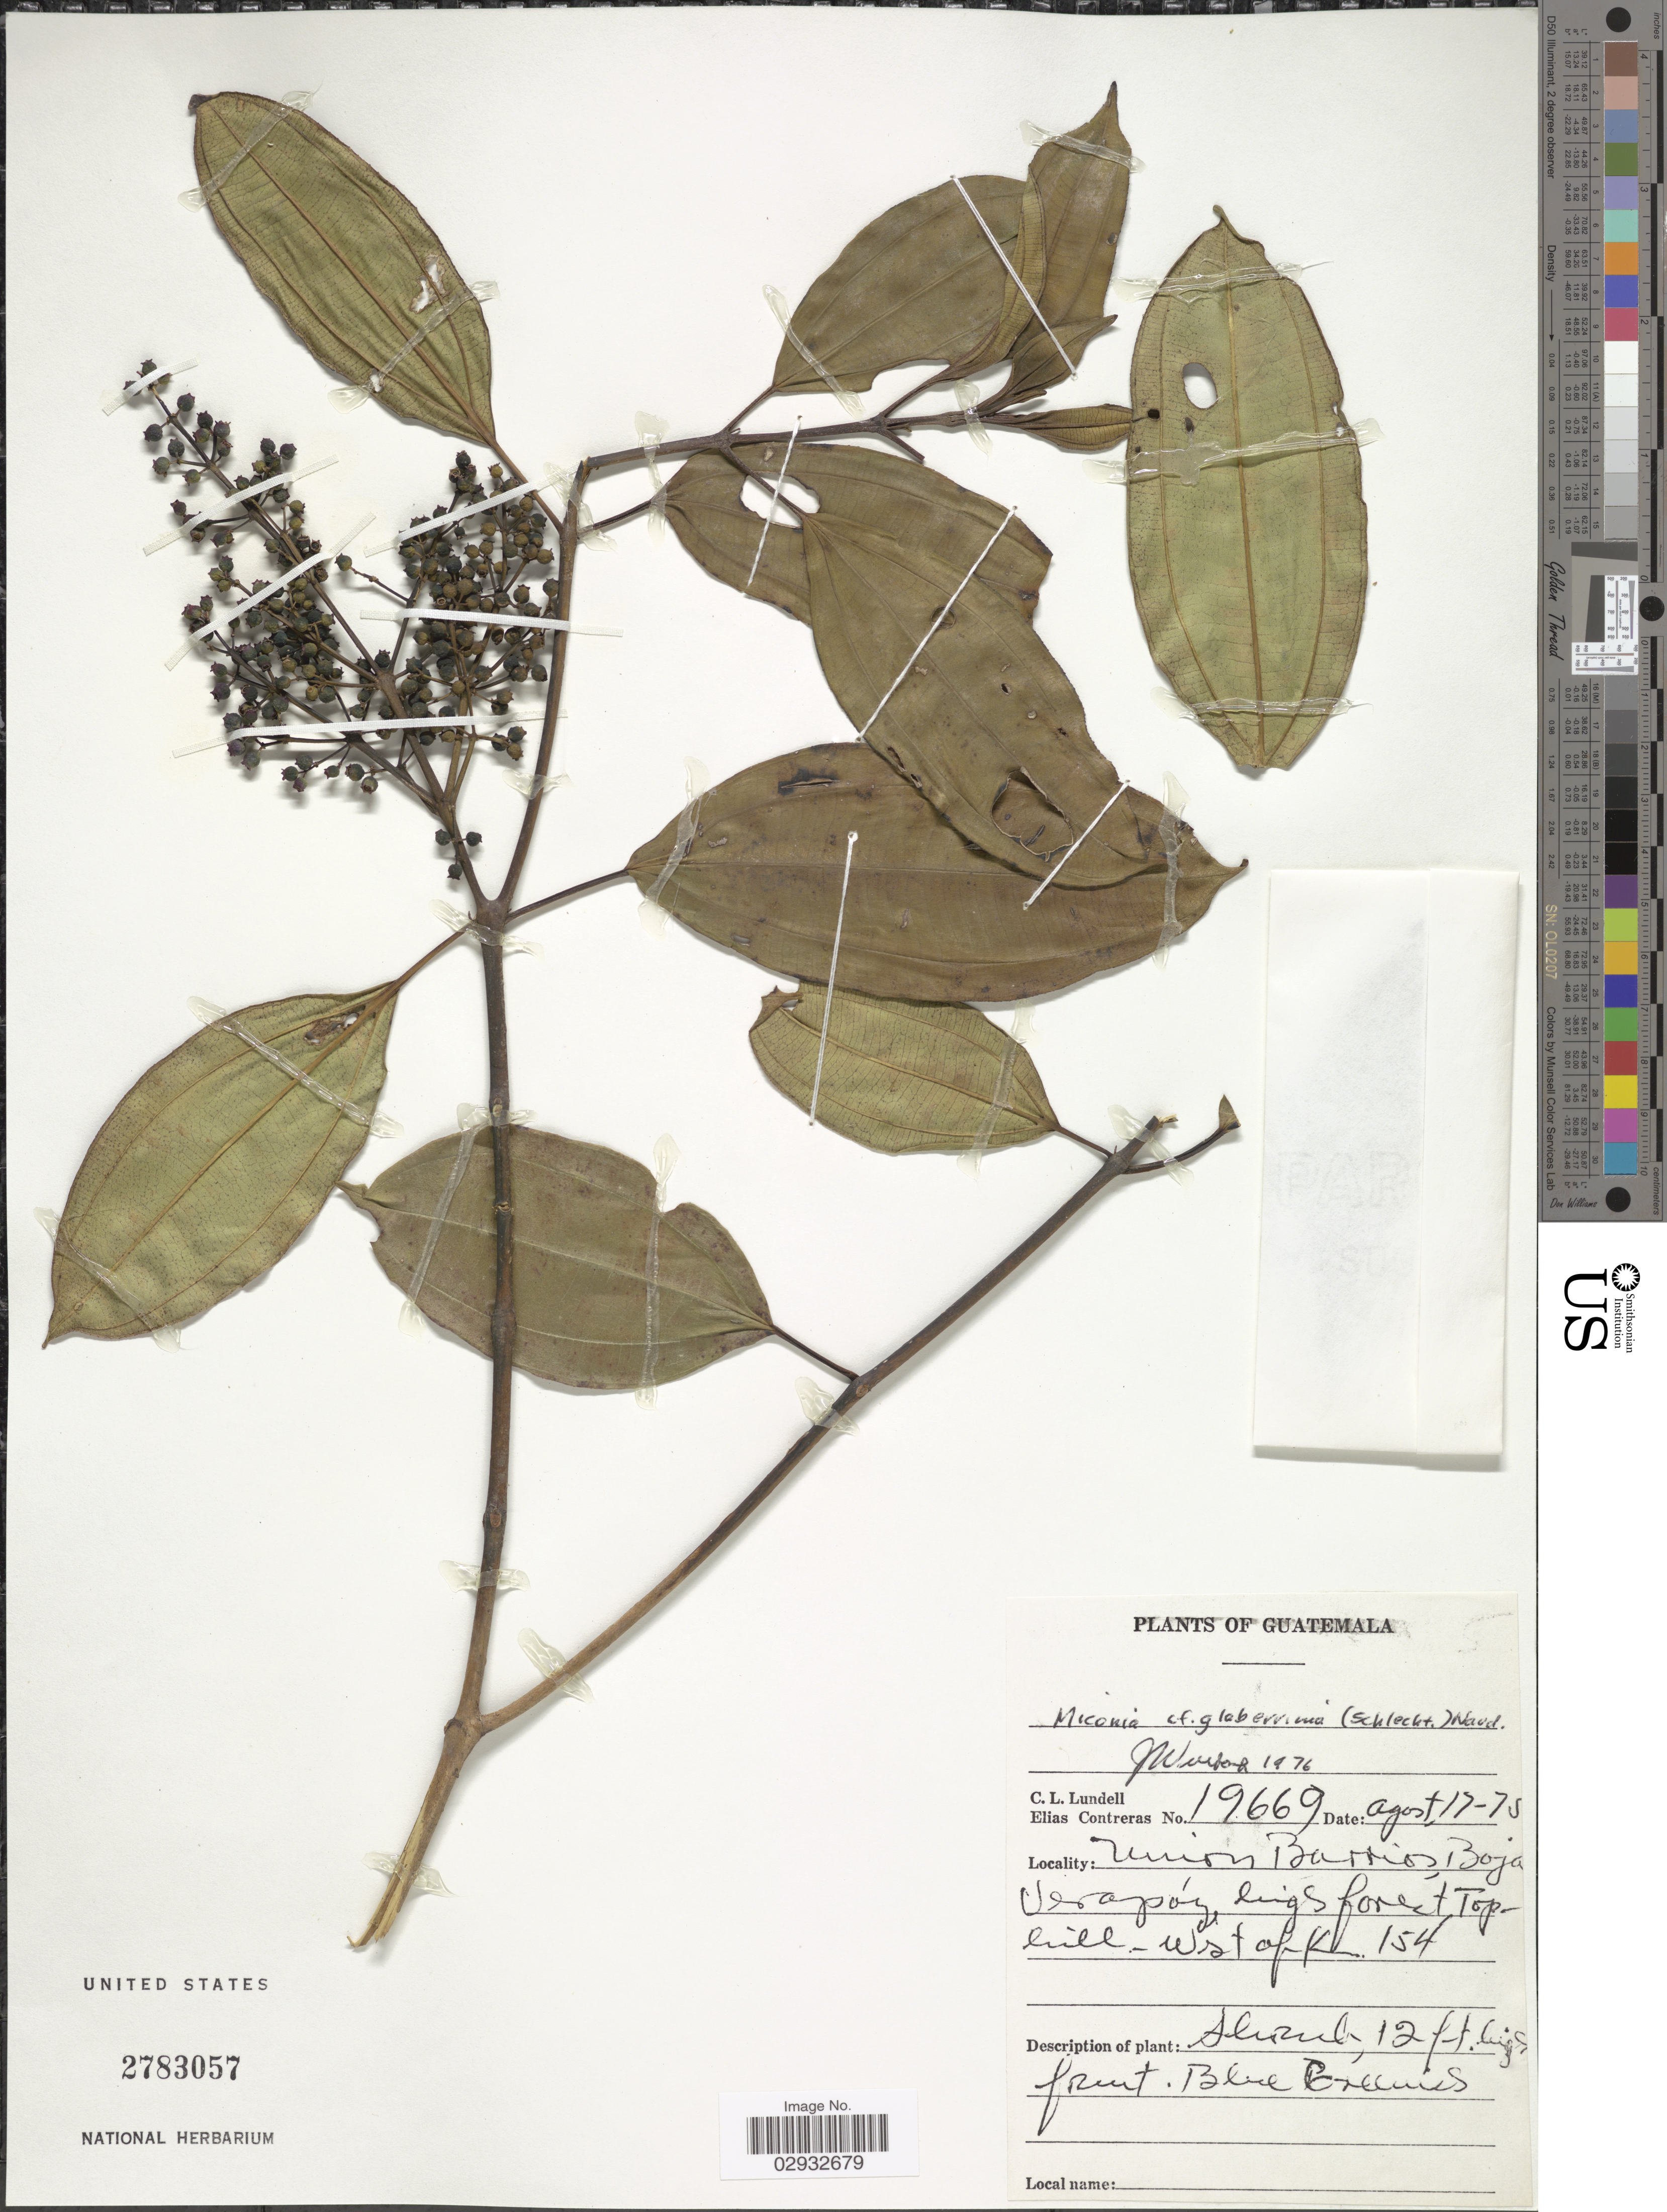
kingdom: Plantae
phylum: Tracheophyta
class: Magnoliopsida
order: Myrtales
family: Melastomataceae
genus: Miconia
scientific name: Miconia glaberrima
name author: (Schltdl.) Naudin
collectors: C. L. Lundell & E. Contreras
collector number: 19669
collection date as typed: Transcribed d/m/y: 17/8/75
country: Guatemala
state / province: Baja Verapaz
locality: Union Barrio, high forest, Top-hill, West of Km 154.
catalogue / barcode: US 2783057